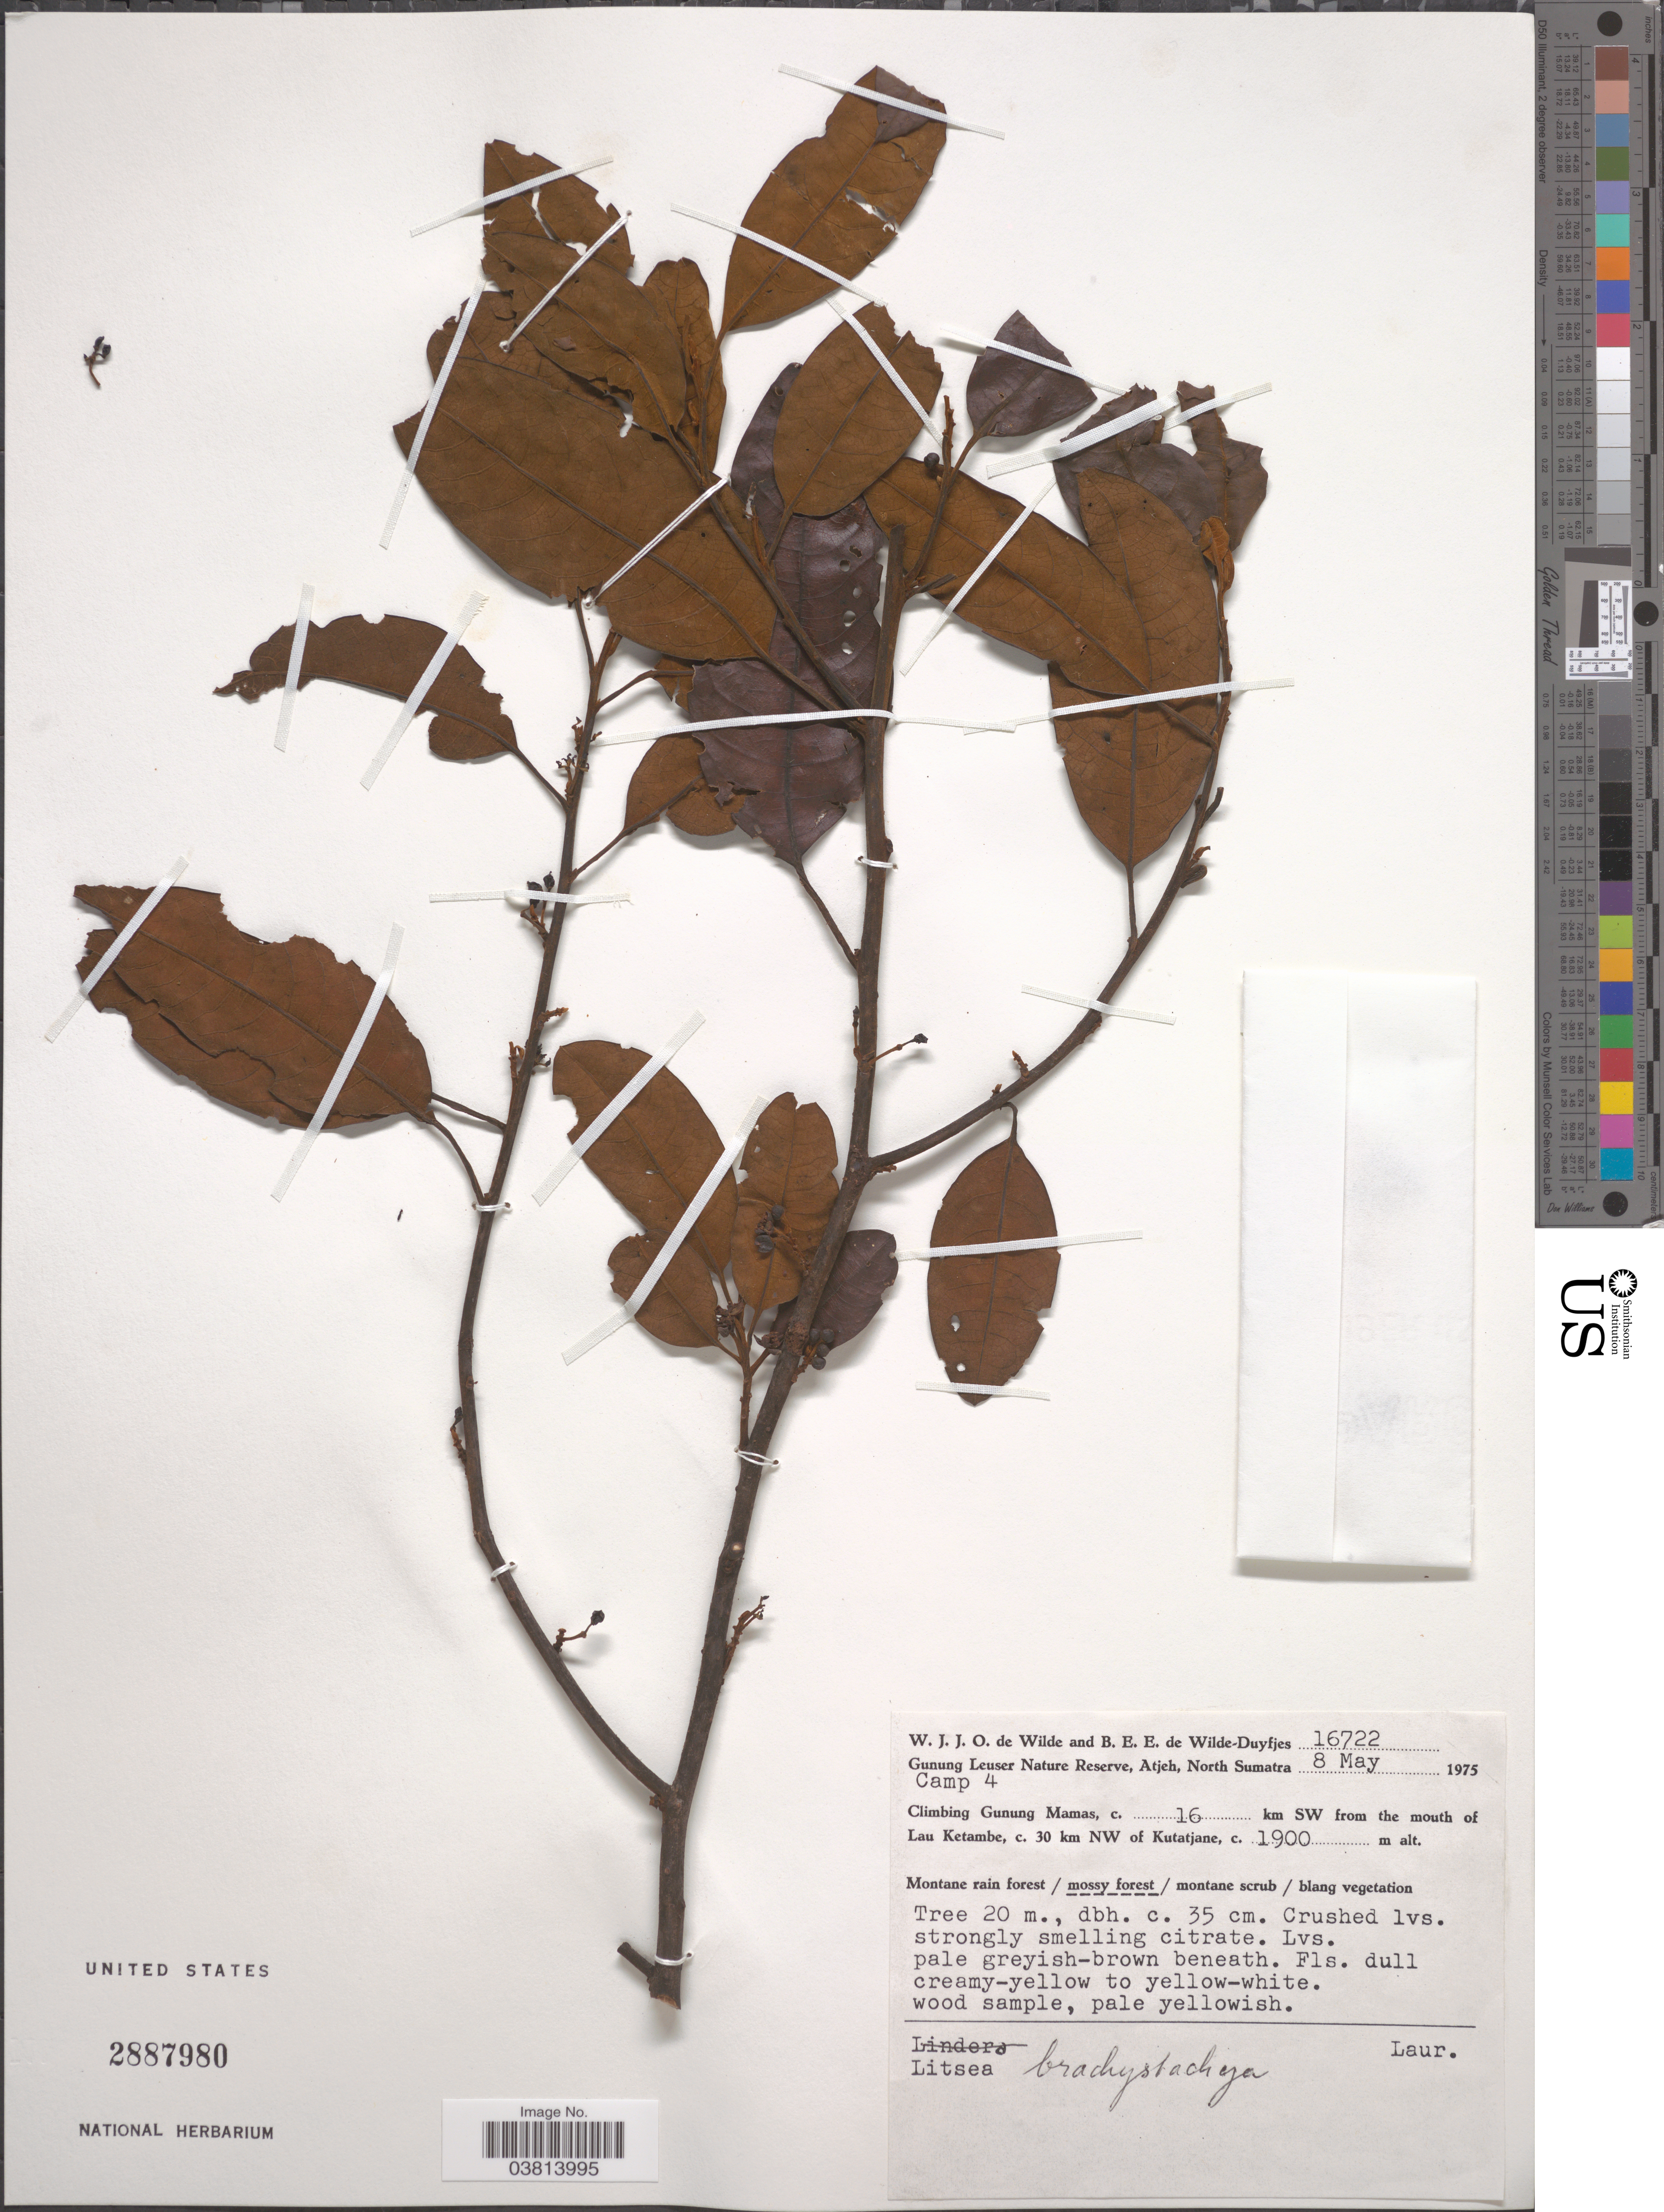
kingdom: Plantae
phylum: Tracheophyta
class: Magnoliopsida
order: Laurales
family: Lauraceae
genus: Litsea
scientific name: Litsea brachystachya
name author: Boerl.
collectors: W. J. de Wilde & B. E. de Wilde-Duyfjes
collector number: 16722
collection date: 1975-05-08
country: Indonesia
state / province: Sumatra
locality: Gunung Leuser Nature Reserve, Atjeh, North Sumatra. Camp 4. Climbing Gunung Mamas, c. 16 km SW from the mouth of Lau Ketambe, c. 30 km NW of Kutatjane.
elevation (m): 1900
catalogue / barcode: US 2887980